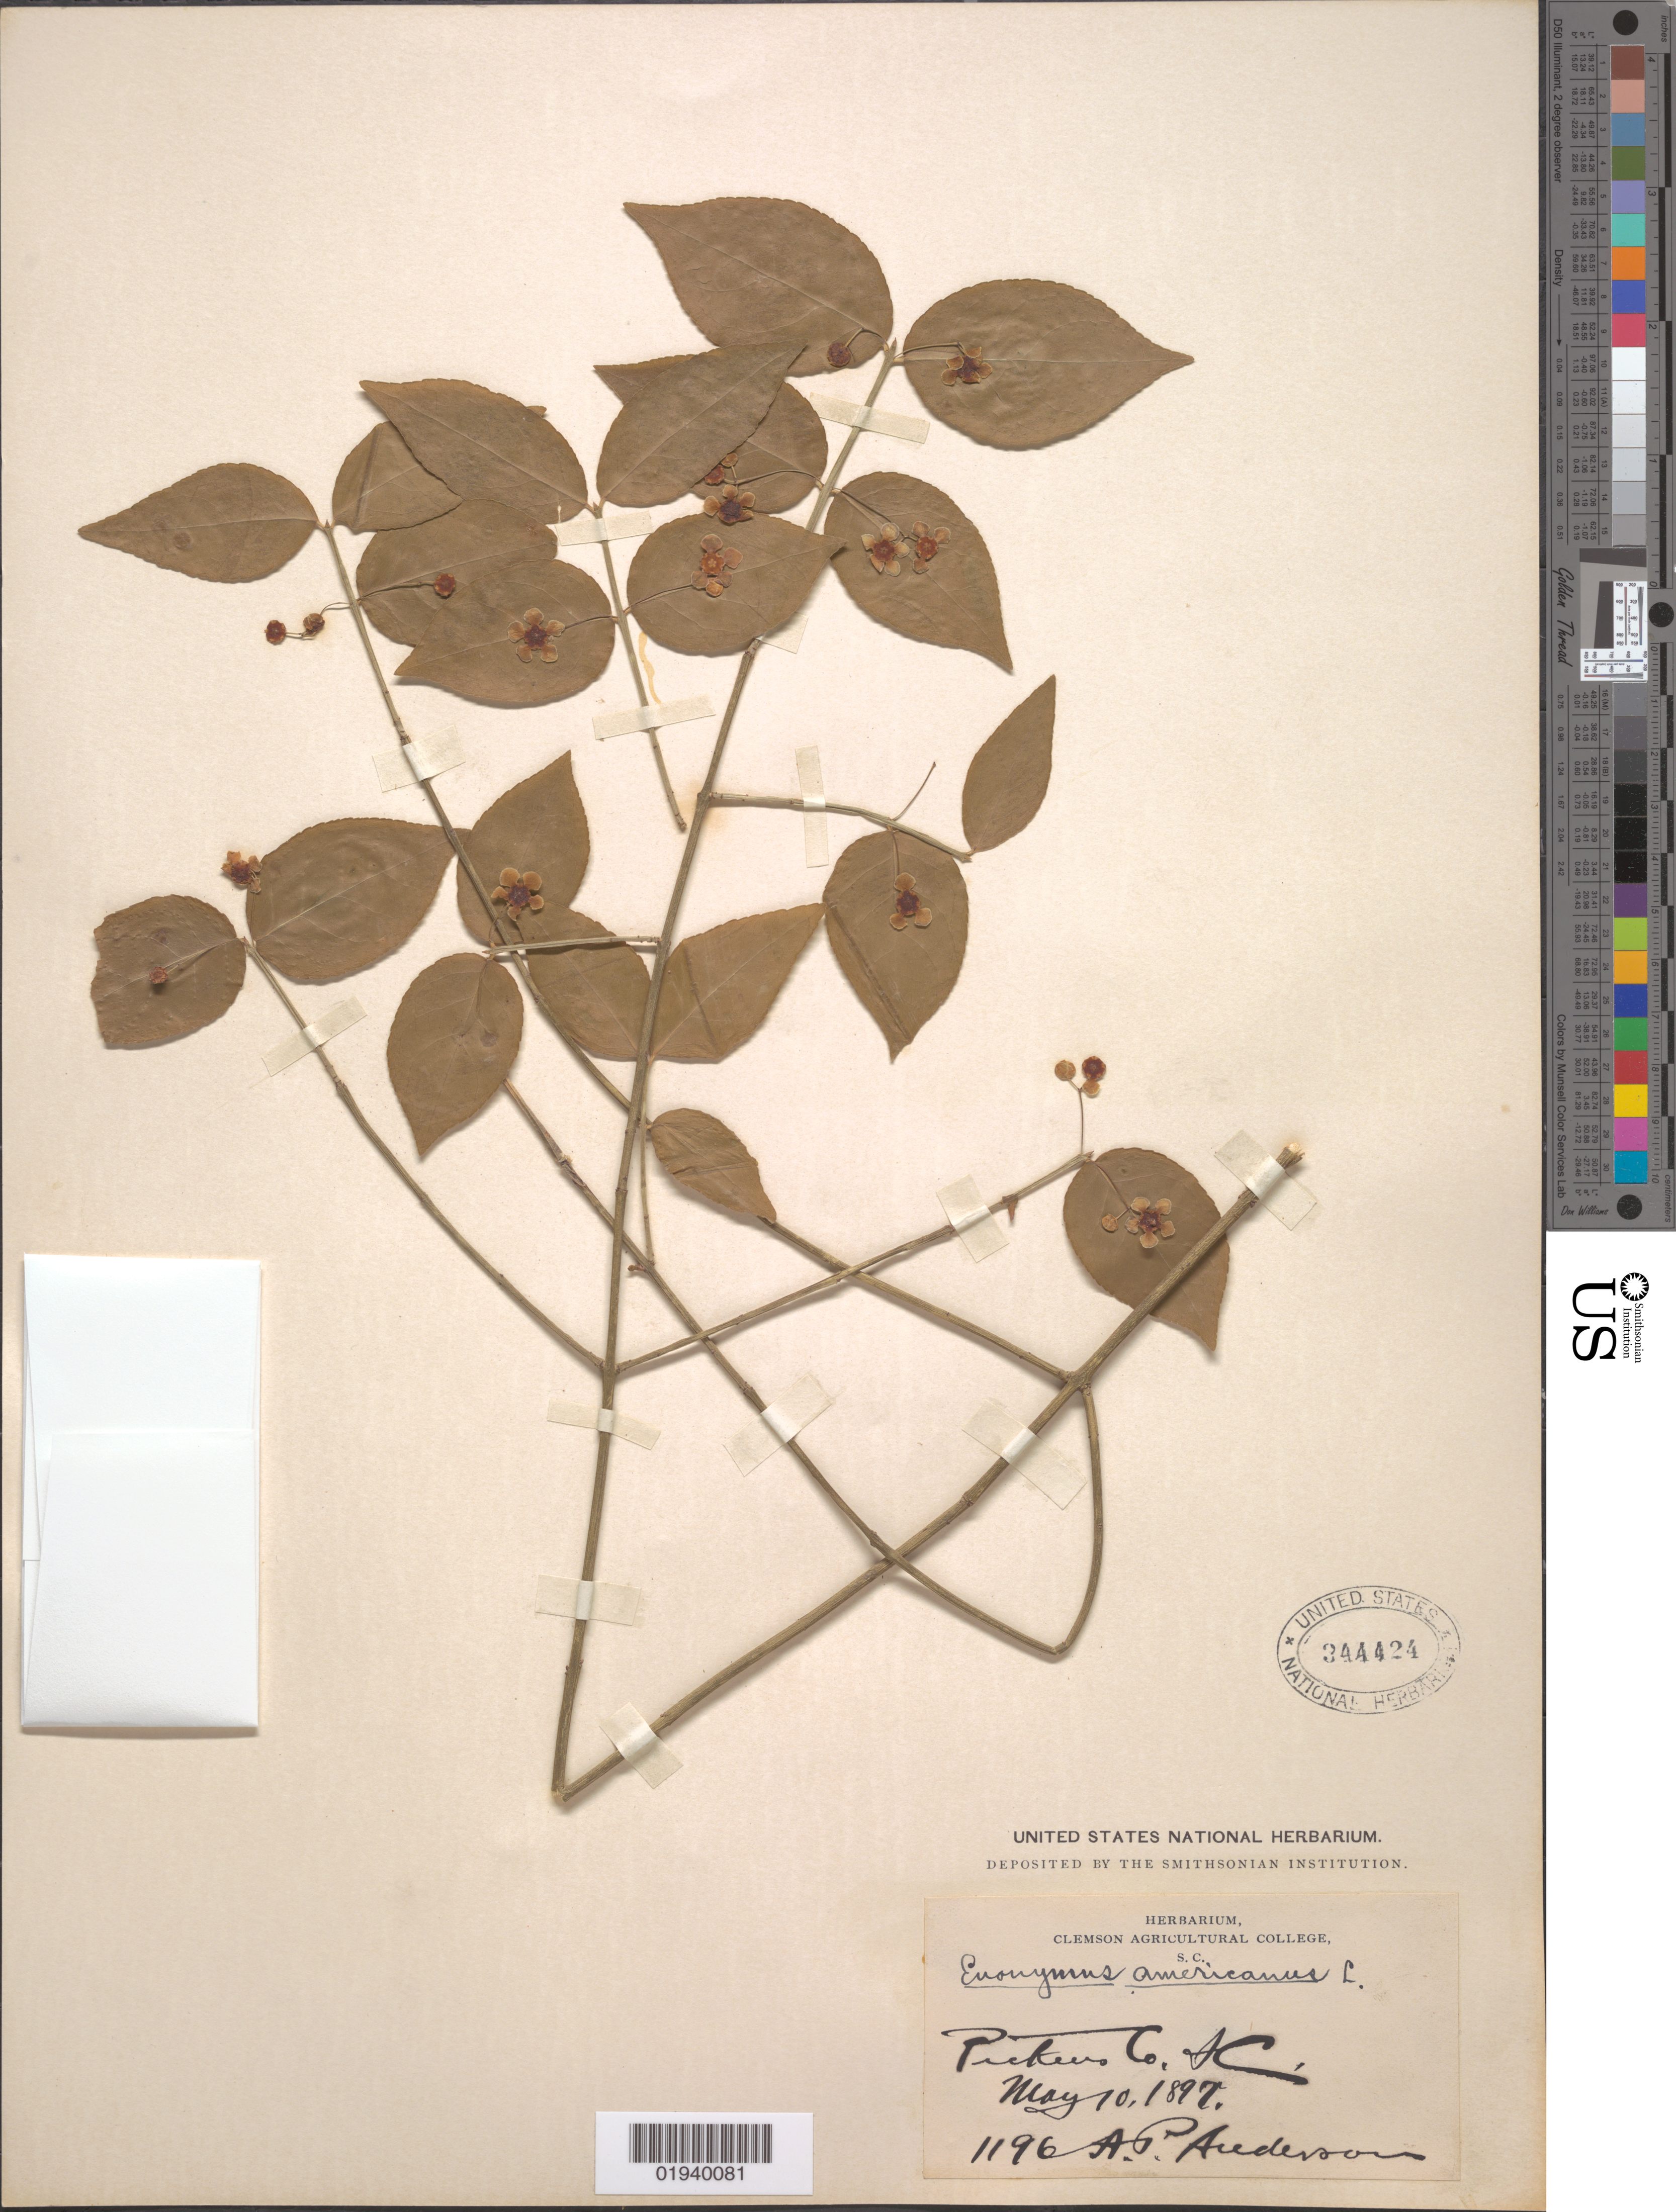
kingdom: Plantae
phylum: Tracheophyta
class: Magnoliopsida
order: Celastrales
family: Celastraceae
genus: Euonymus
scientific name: Euonymus americanus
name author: L.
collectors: A. P. Anderson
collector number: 1196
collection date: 1897-05-10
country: United States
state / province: South Carolina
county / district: Pickens County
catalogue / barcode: US 344424